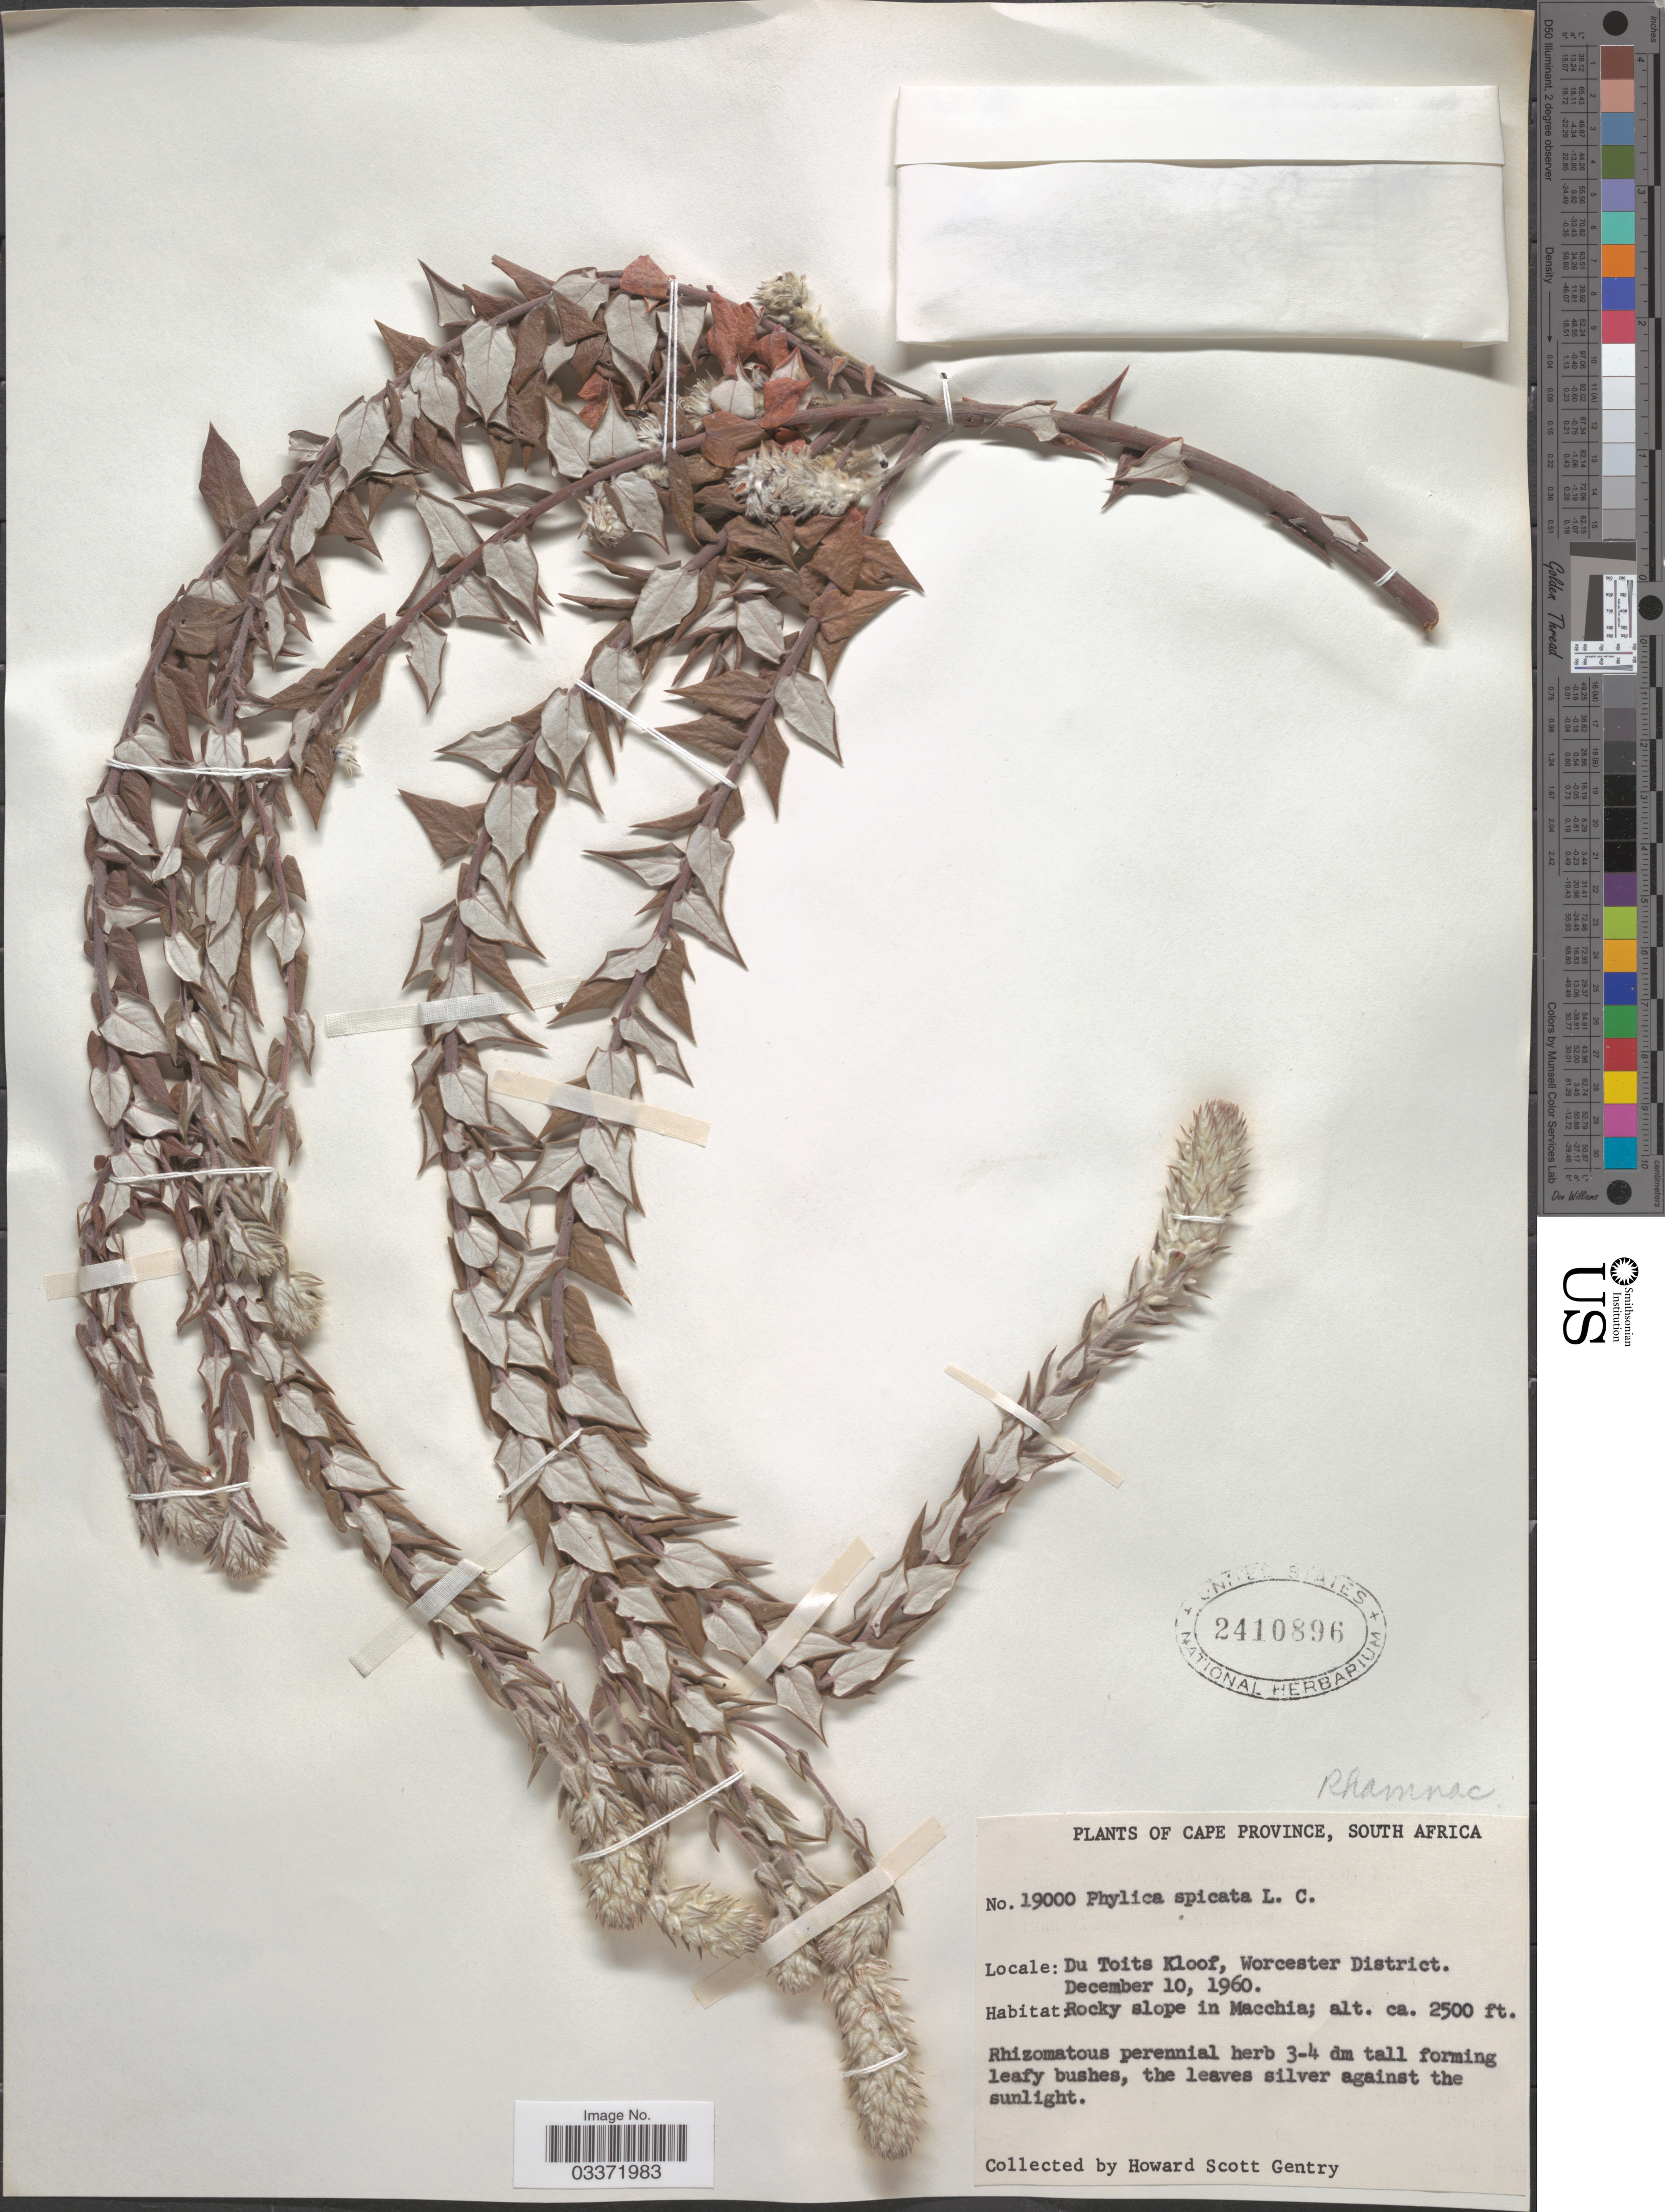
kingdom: Plantae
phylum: Tracheophyta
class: Magnoliopsida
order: Rosales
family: Rhamnaceae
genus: Phylica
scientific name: Phylica spicata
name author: L. f.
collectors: H. S. Gentry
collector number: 19000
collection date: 1960-12-10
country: South Africa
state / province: Western Cape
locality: Du Toits Kloof, Worcester District. Rocky slope in Macchia.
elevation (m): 762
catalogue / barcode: US 2410896